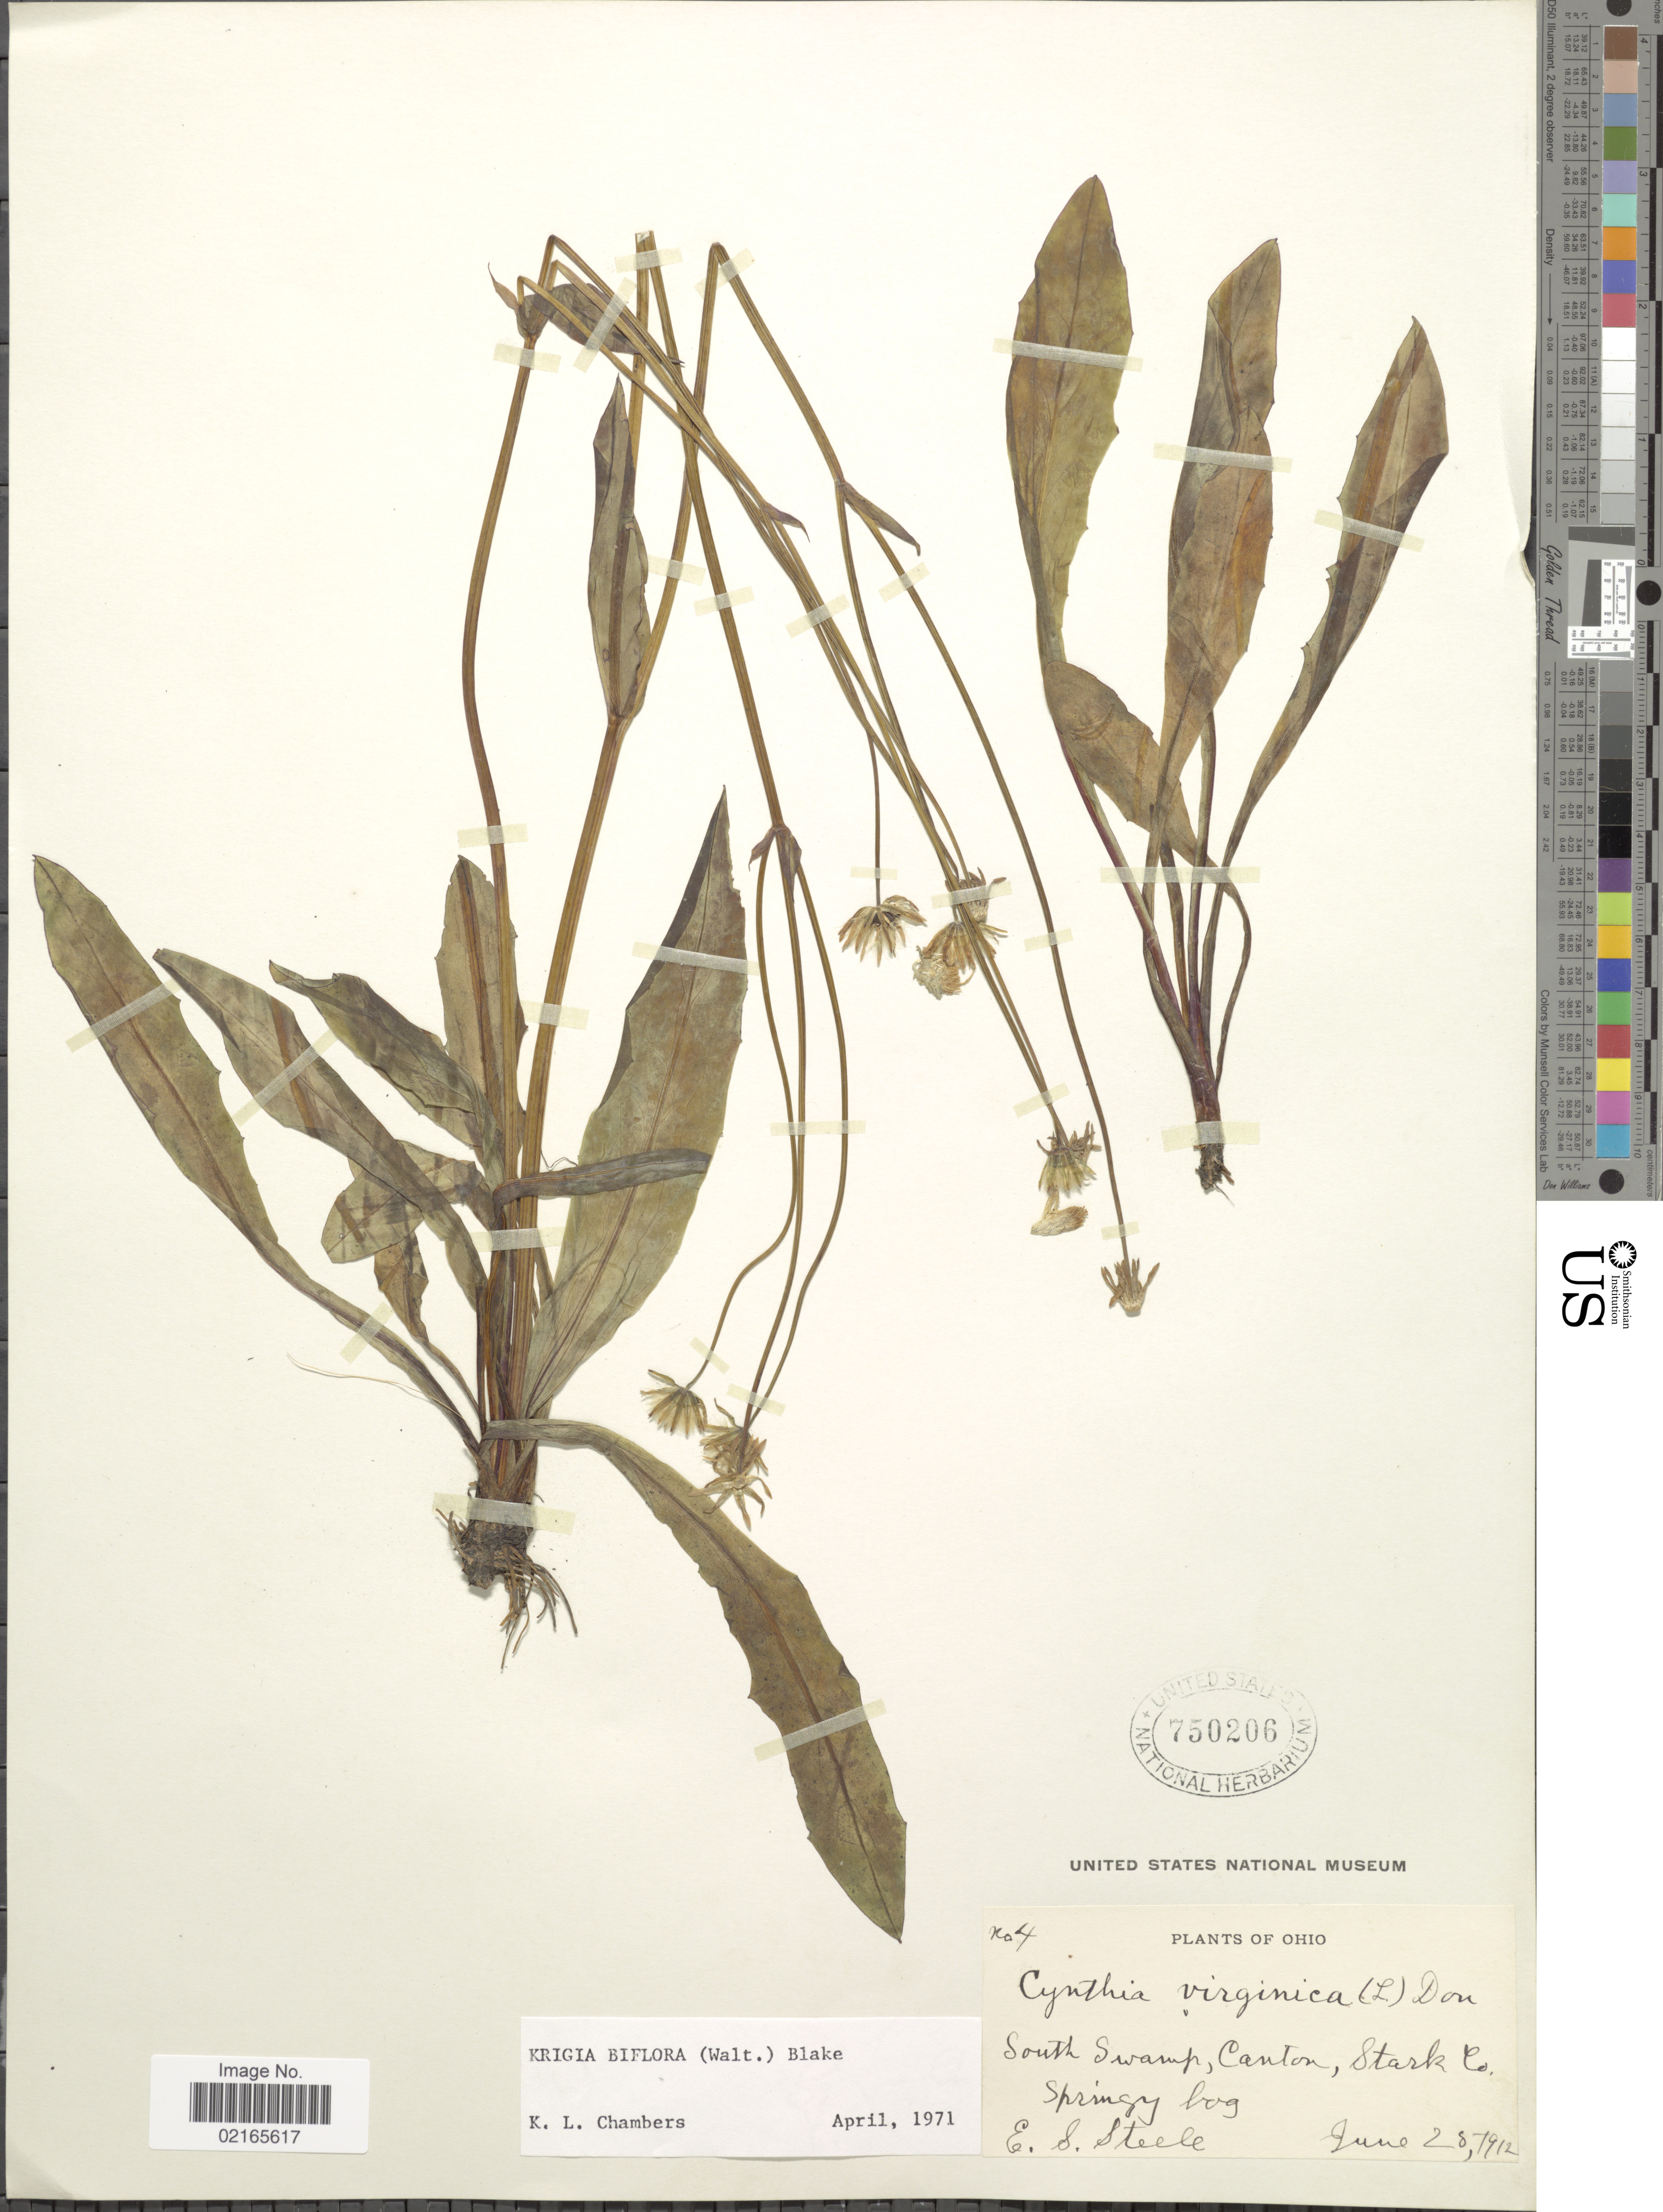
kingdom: Plantae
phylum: Tracheophyta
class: Magnoliopsida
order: Asterales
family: Asteraceae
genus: Krigia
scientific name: Krigia biflora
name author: (Walter) S.F. Blake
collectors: E. Steele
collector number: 4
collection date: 1912-06-25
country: United States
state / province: Ohio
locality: South Swamp, Canton, Stark Co., springy bog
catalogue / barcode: US 750206